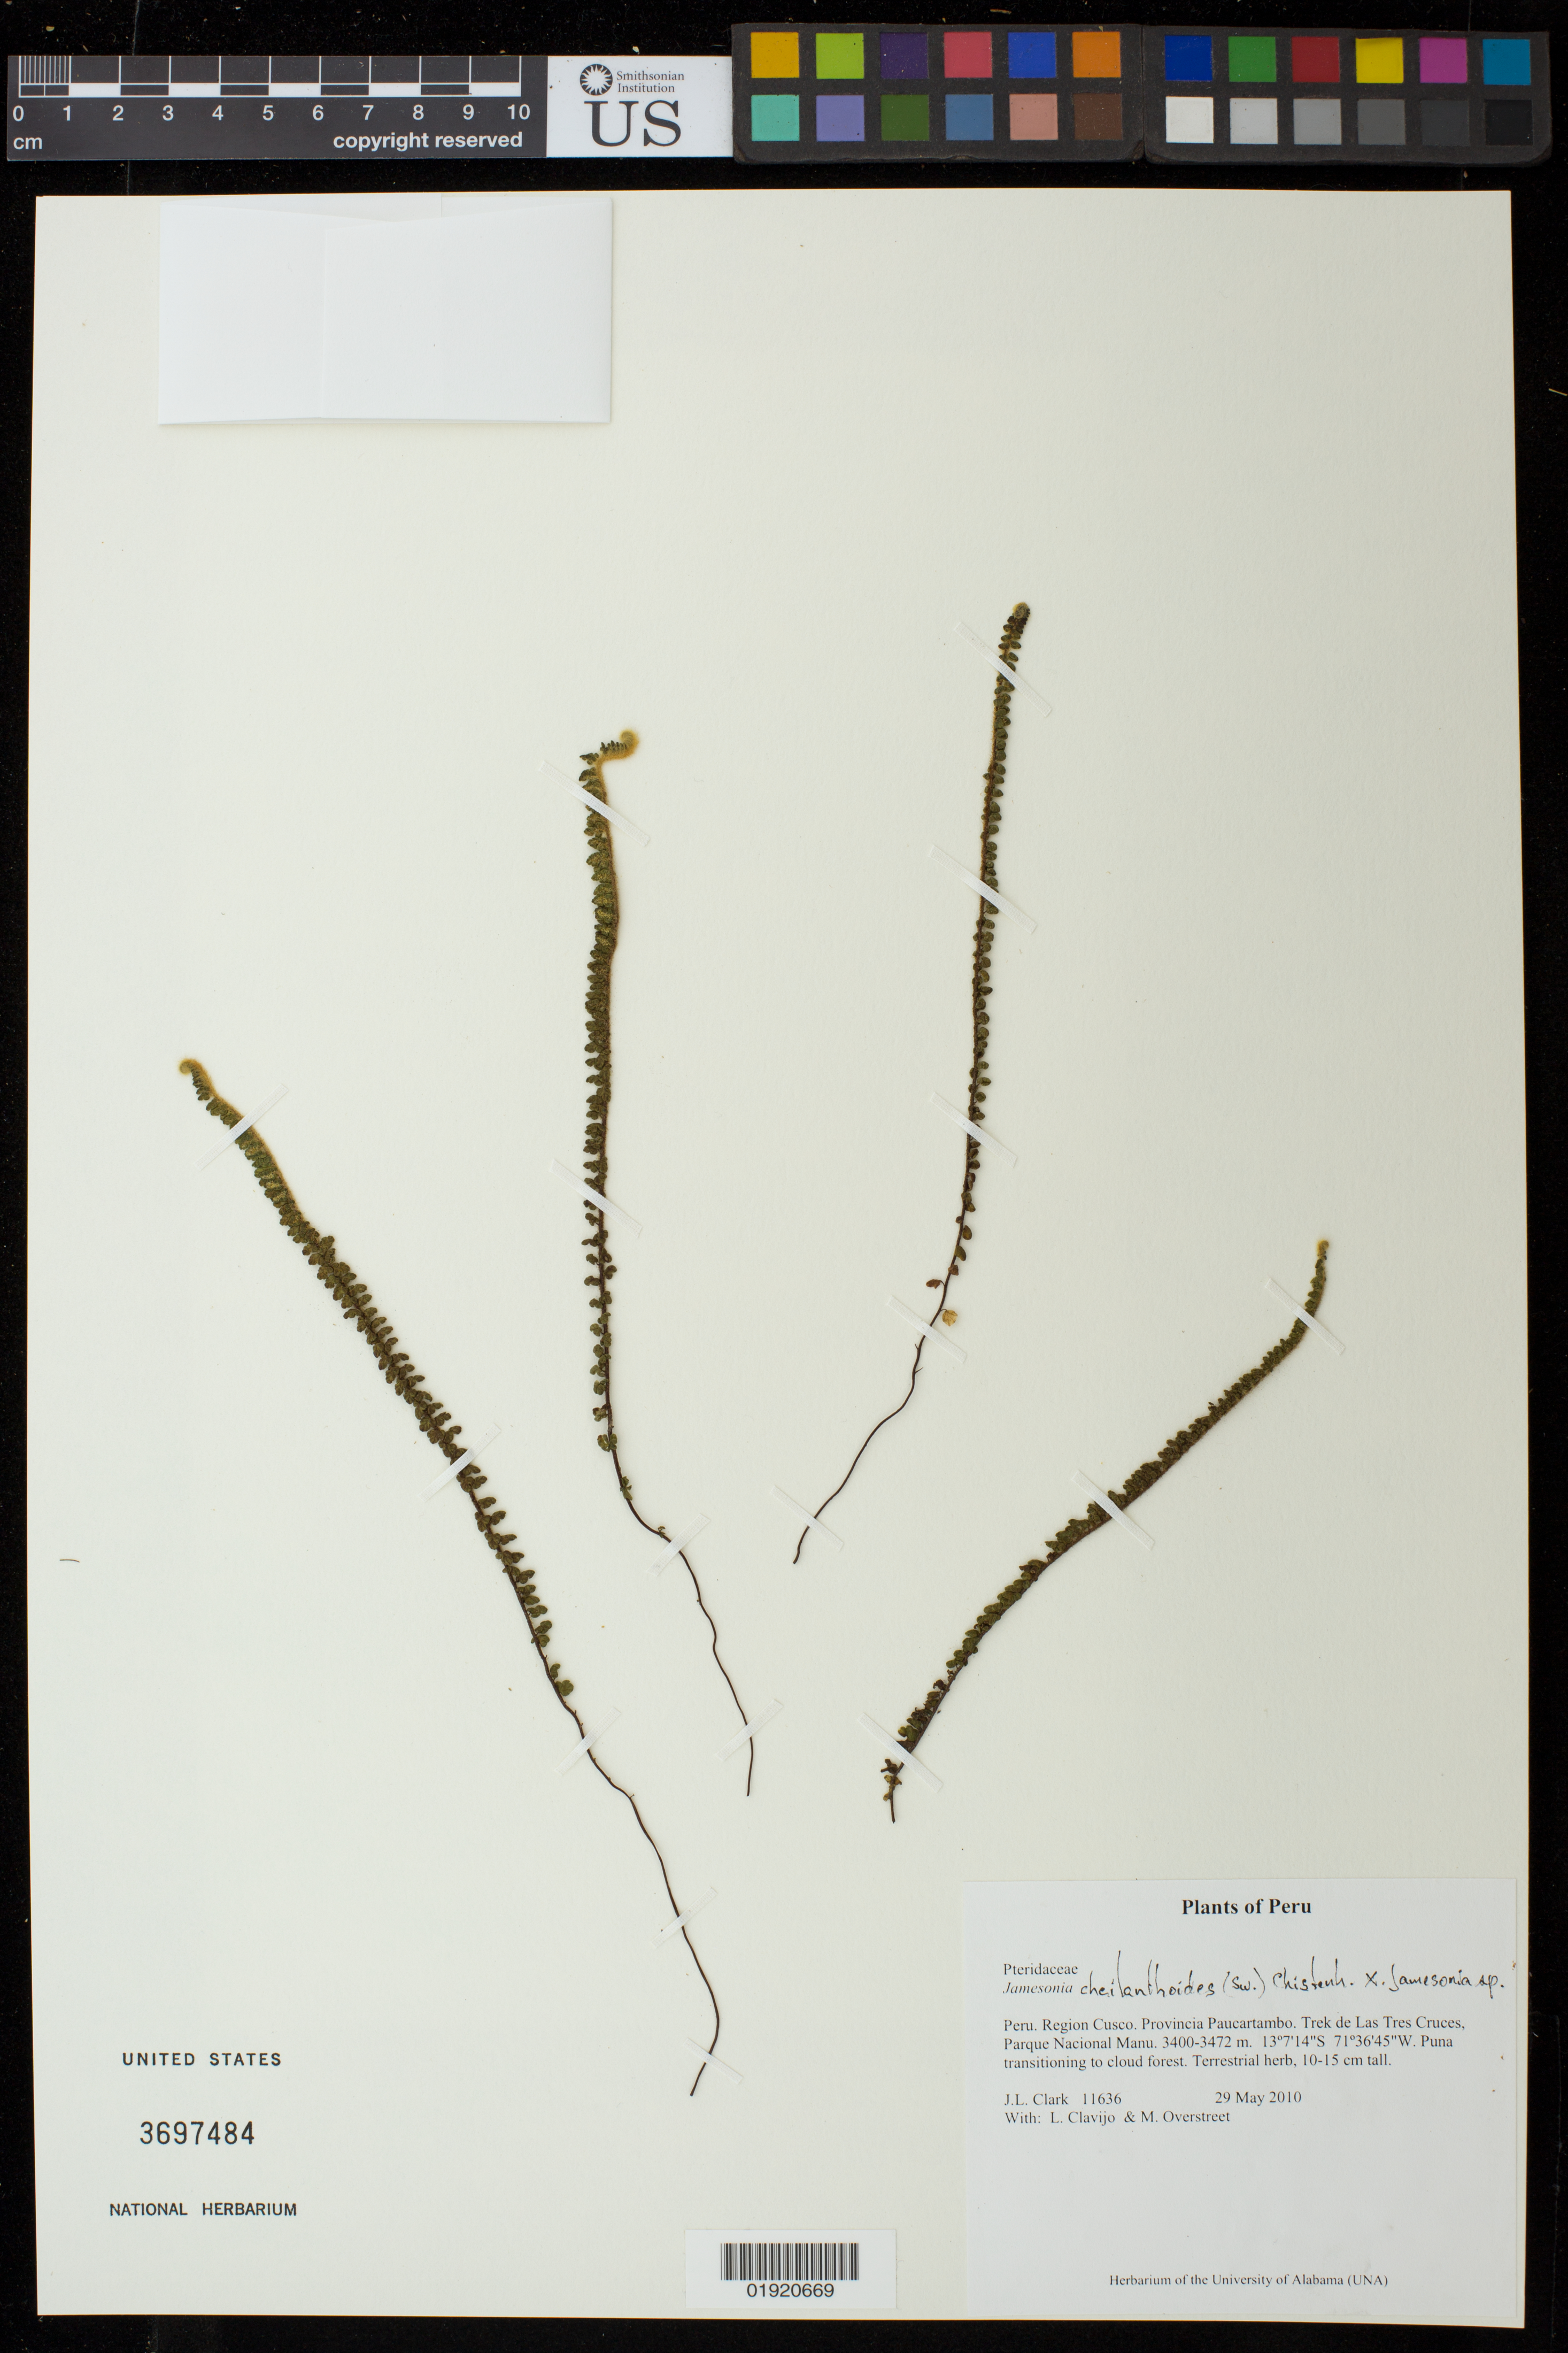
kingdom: Plantae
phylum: Tracheophyta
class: Polypodiopsida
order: Polypodiales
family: Pteridaceae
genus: Jamesonia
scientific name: Jamesonia cheilanthoides x J. jamesonia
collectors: J. L. Clark, L. Clavijo & M. Overstreet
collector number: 11636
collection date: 2010-05-29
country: Peru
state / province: Cusco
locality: Peru. Region Cusco. Provincia Paucartambo. Trek de Las Tres Cruces, Parque Nacional Manu.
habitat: Puna transitioning to cloud forest.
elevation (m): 3400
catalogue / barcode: US 3697484